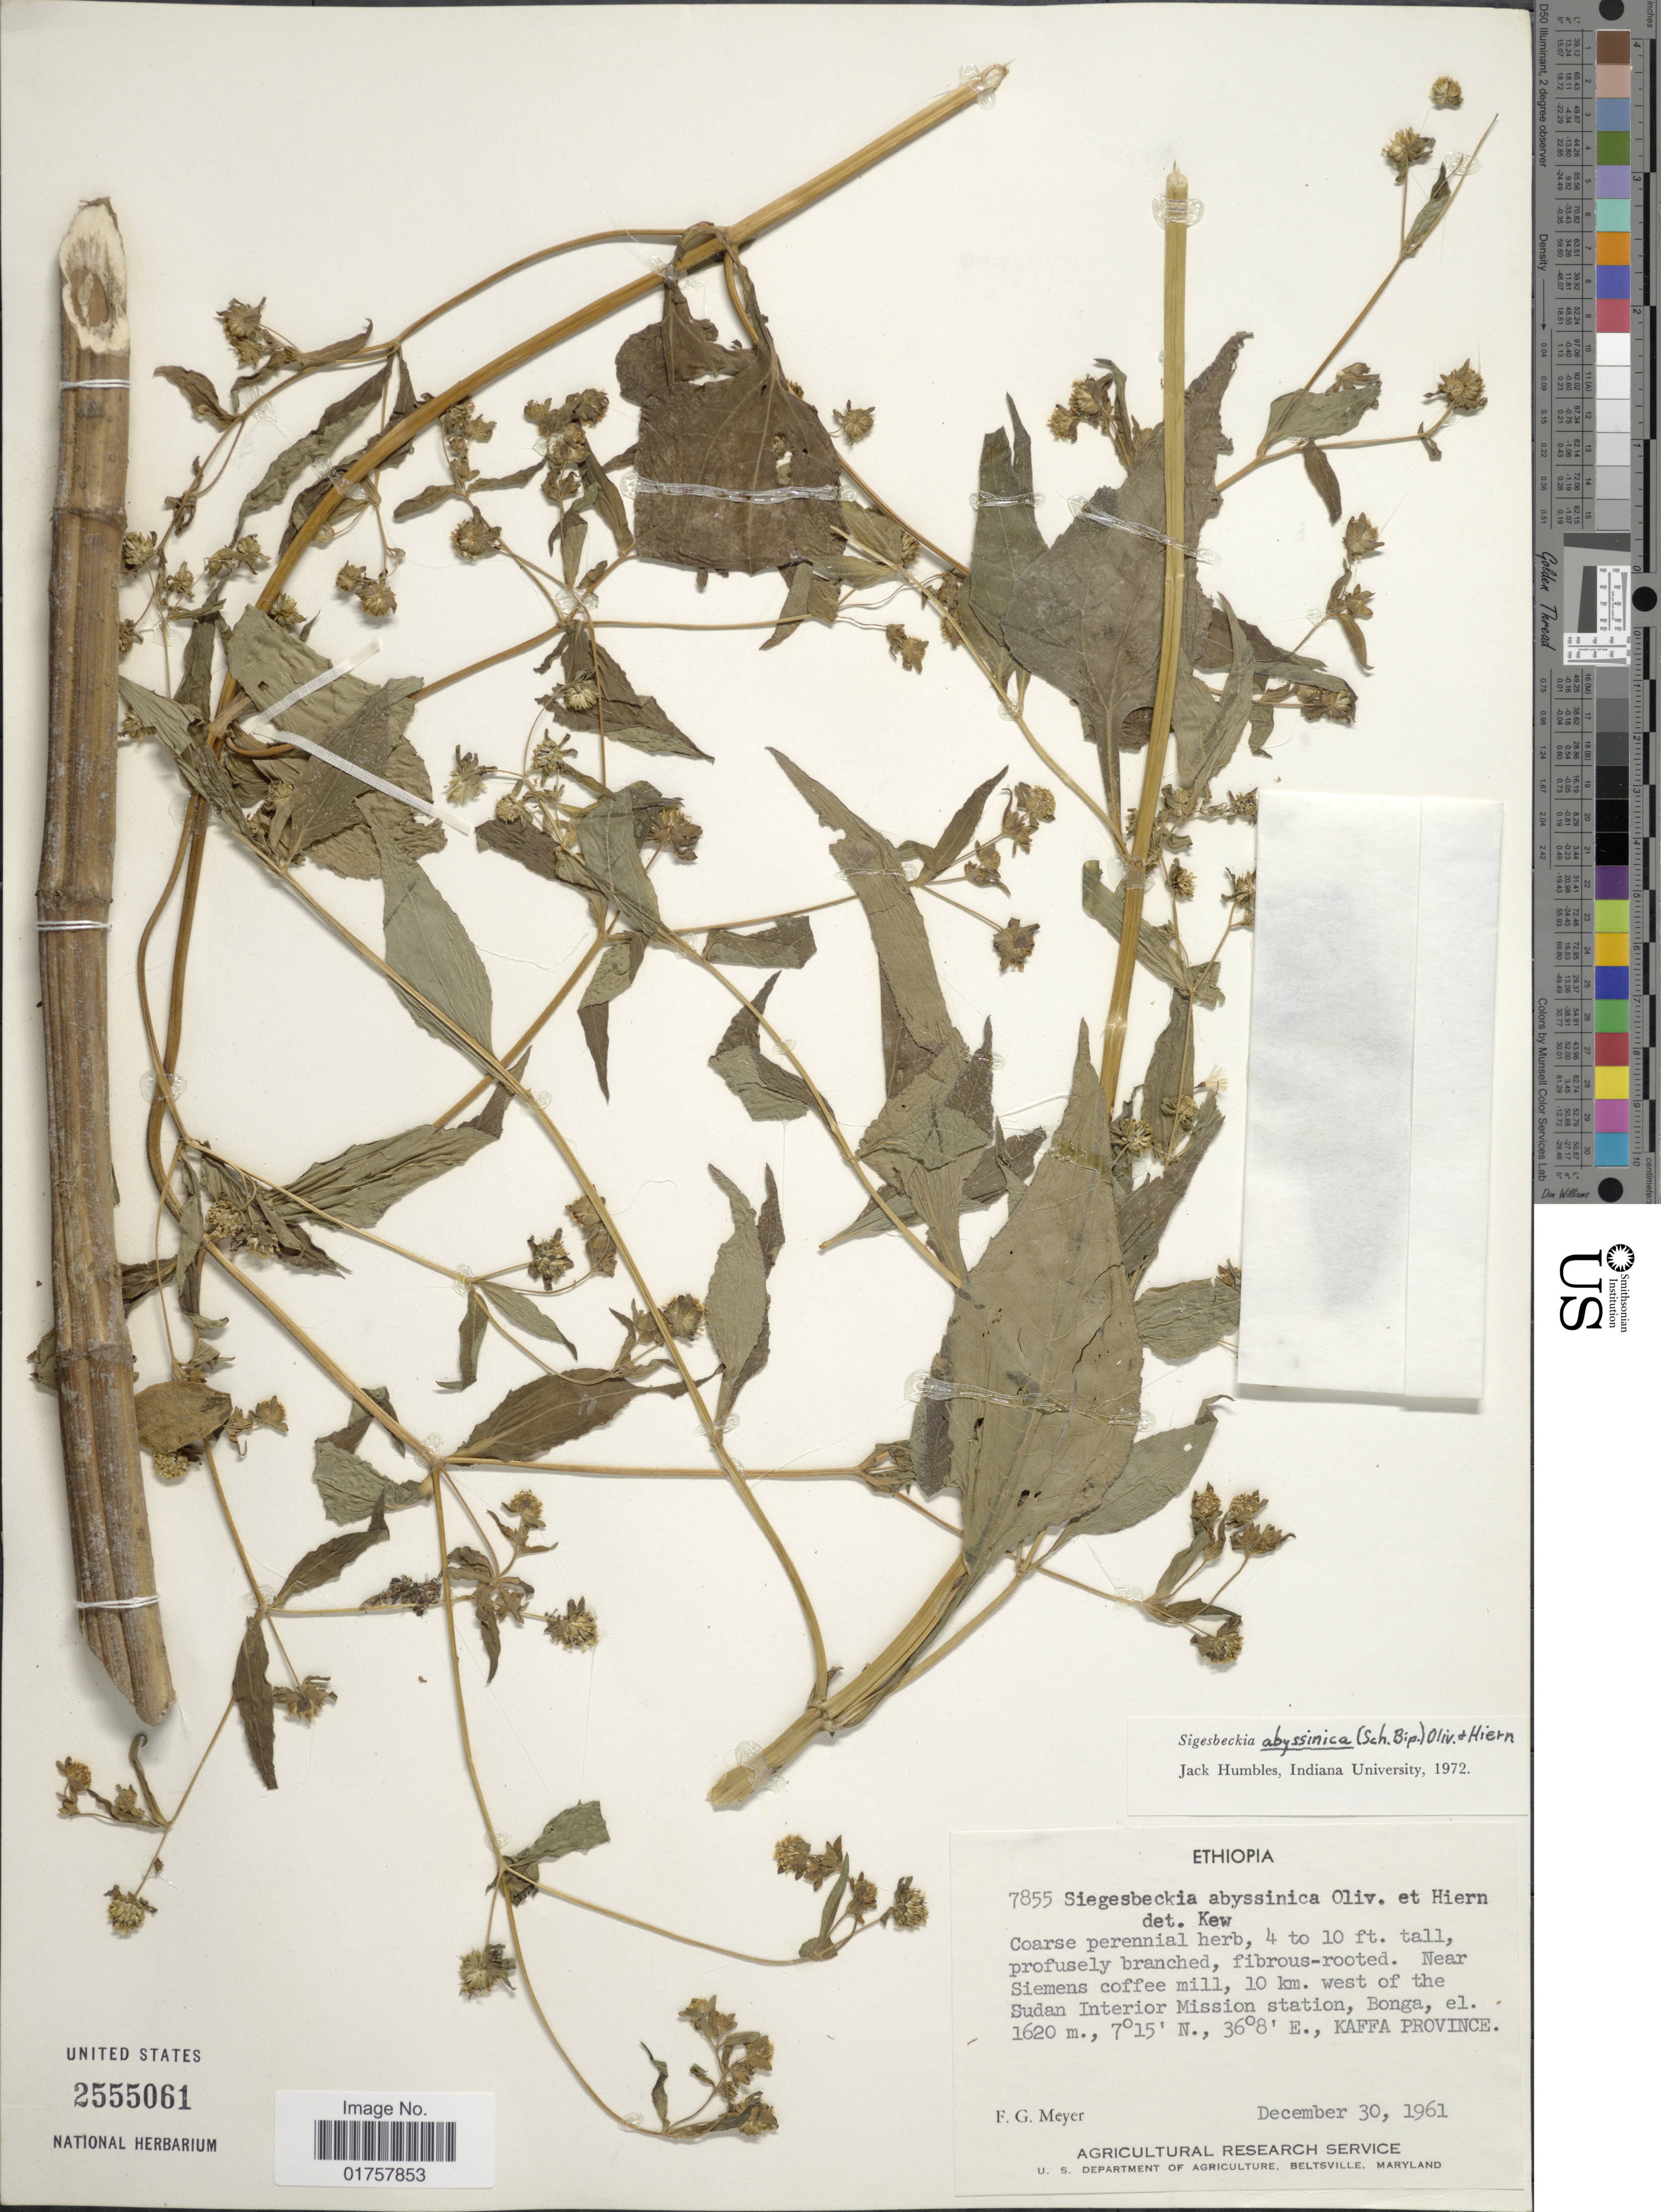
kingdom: Plantae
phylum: Tracheophyta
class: Magnoliopsida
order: Asterales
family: Asteraceae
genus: Sigesbeckia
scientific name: Sigesbeckia abyssinica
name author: (Sch. Bip.) Oliv.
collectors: F. G. Meyer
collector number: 7855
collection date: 1961-12-30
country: Ethiopia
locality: Near Siemens coffee mill, 10 km. west of the Sudan Interior Mission station, Bonga. Kaffa Province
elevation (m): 1620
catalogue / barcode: US 2555061